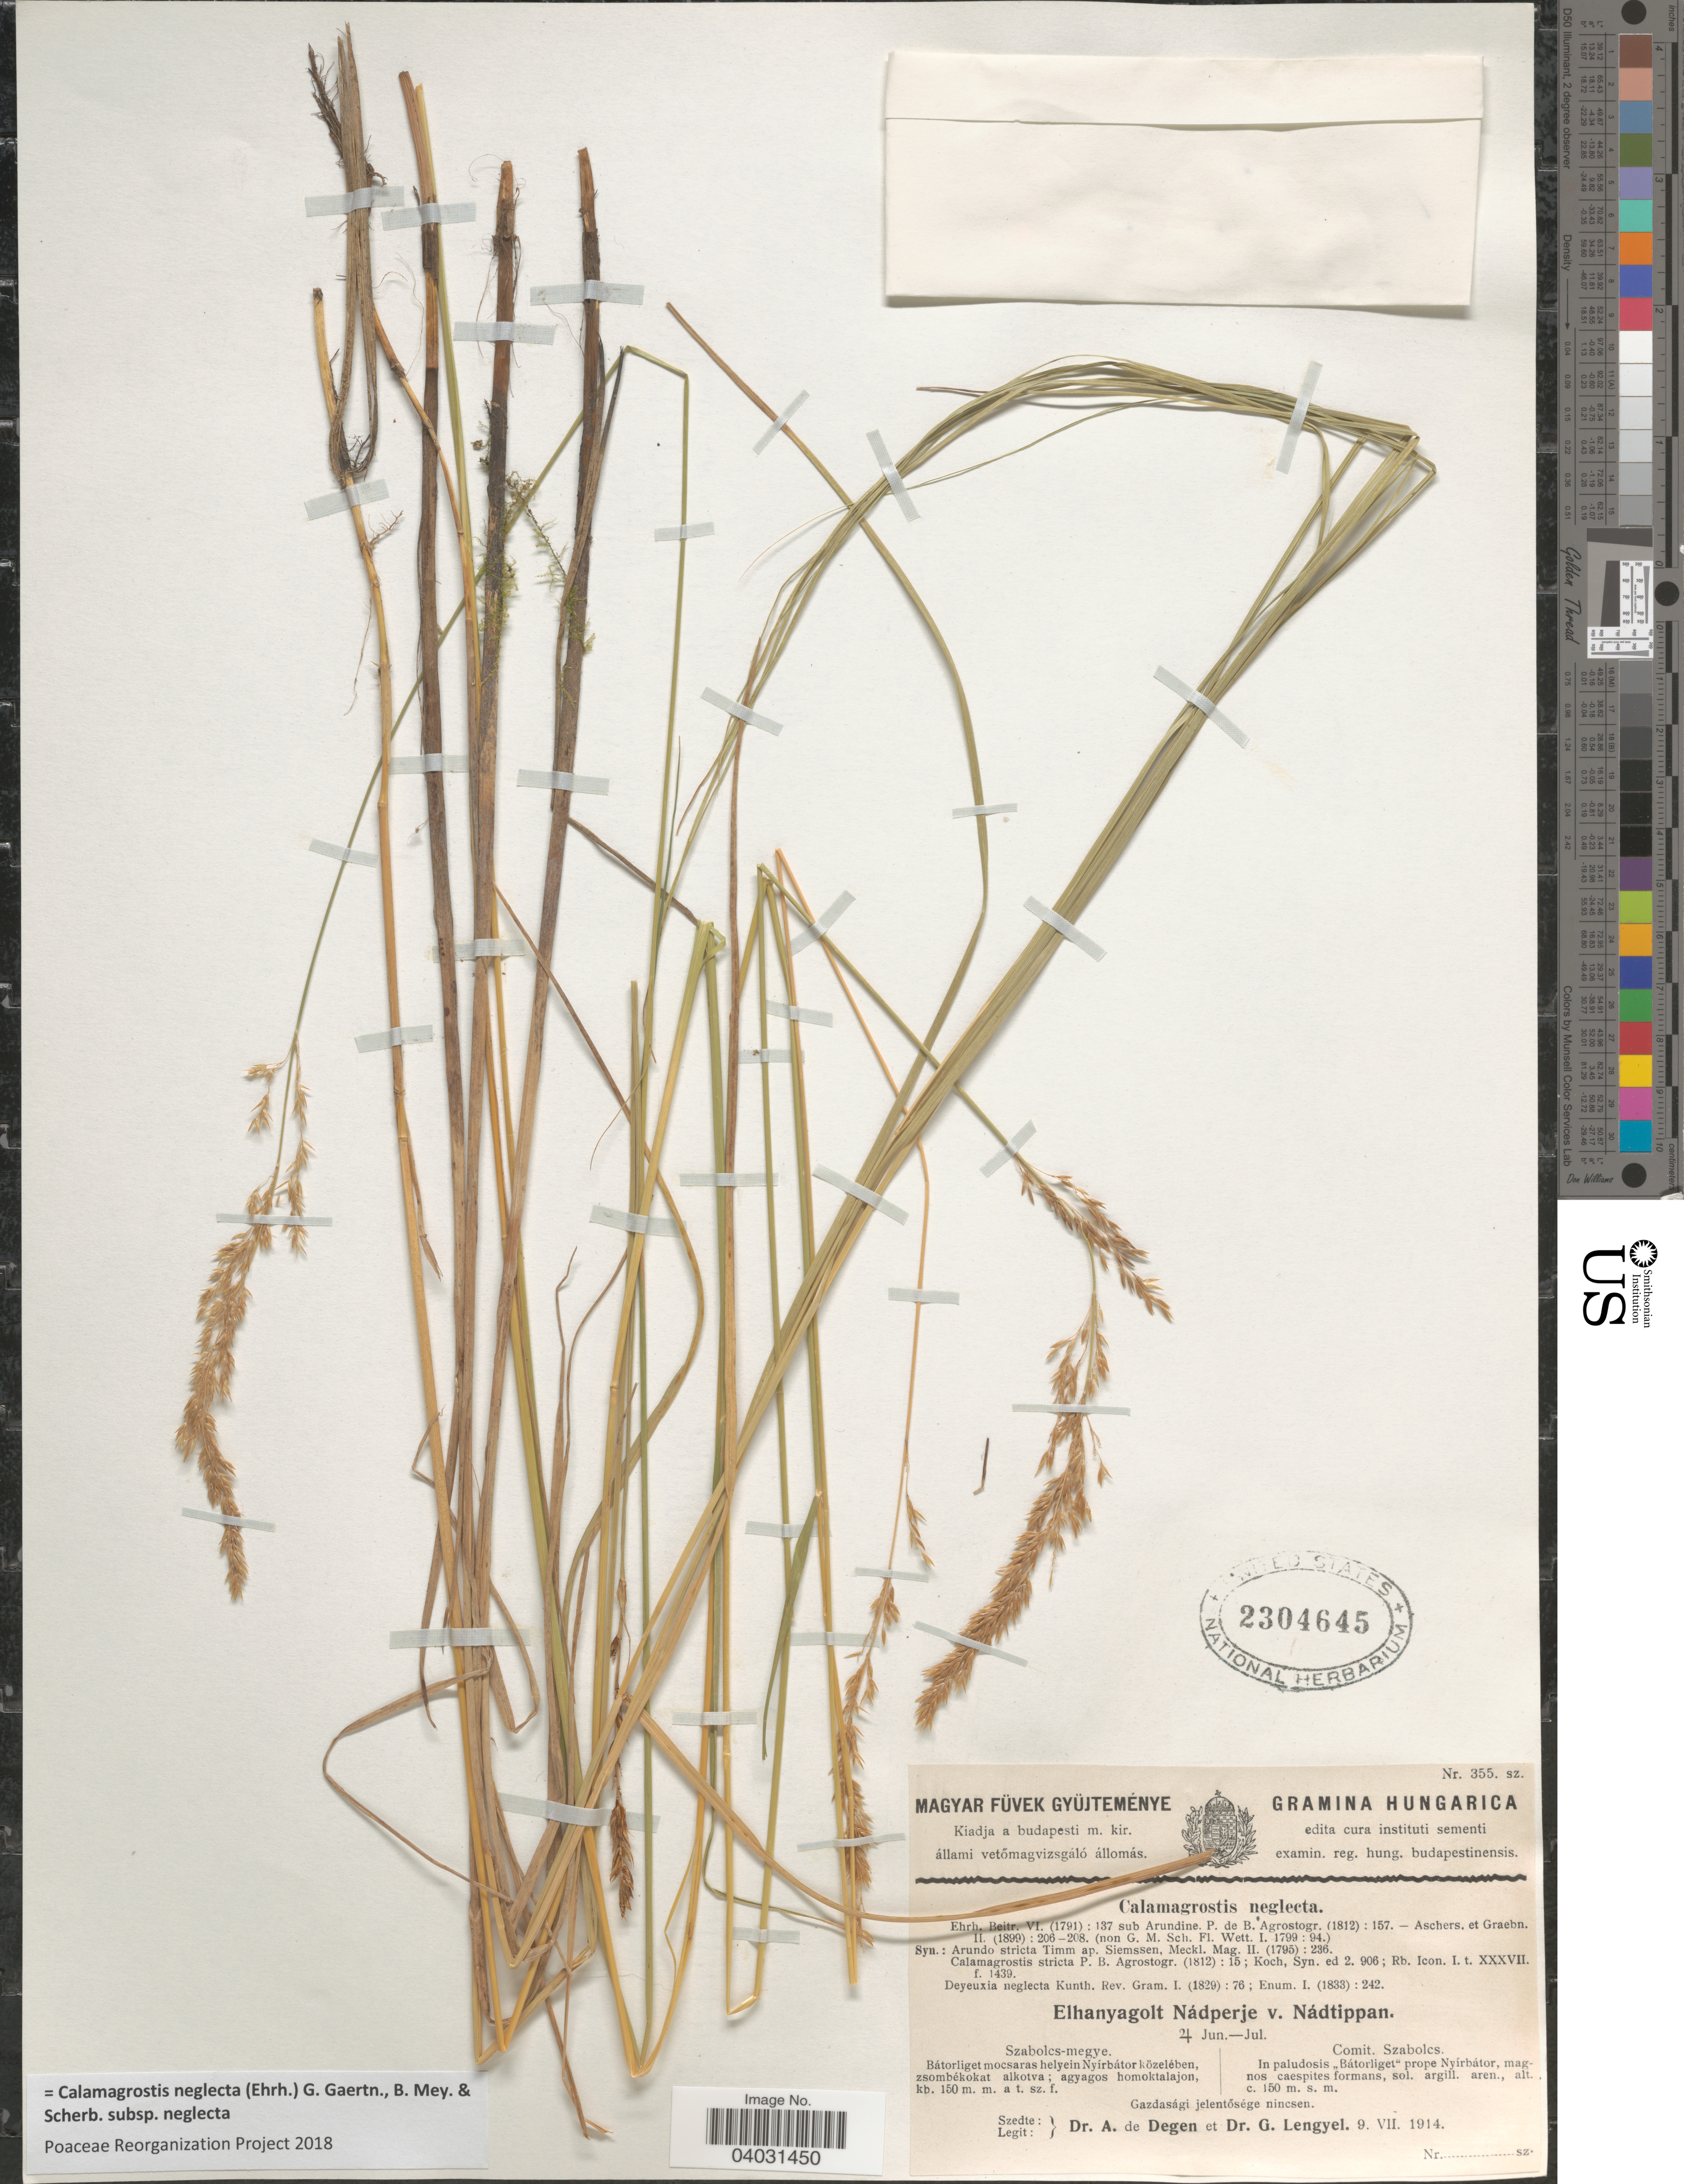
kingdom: Plantae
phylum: Tracheophyta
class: Liliopsida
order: Poales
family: Poaceae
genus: Calamagrostis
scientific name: Calamagrostis neglecta subsp. neglecta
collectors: A. Degen & G. Lengyel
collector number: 355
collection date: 1914-07-09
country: Hungary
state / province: Szabolcs-Szatmár-Bereg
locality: Comit. Szabolcs. In paludosis "Bátorliget" prope Nyirbator, magnos caespites formans, sol. argill. aren.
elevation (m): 150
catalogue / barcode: US 2304645